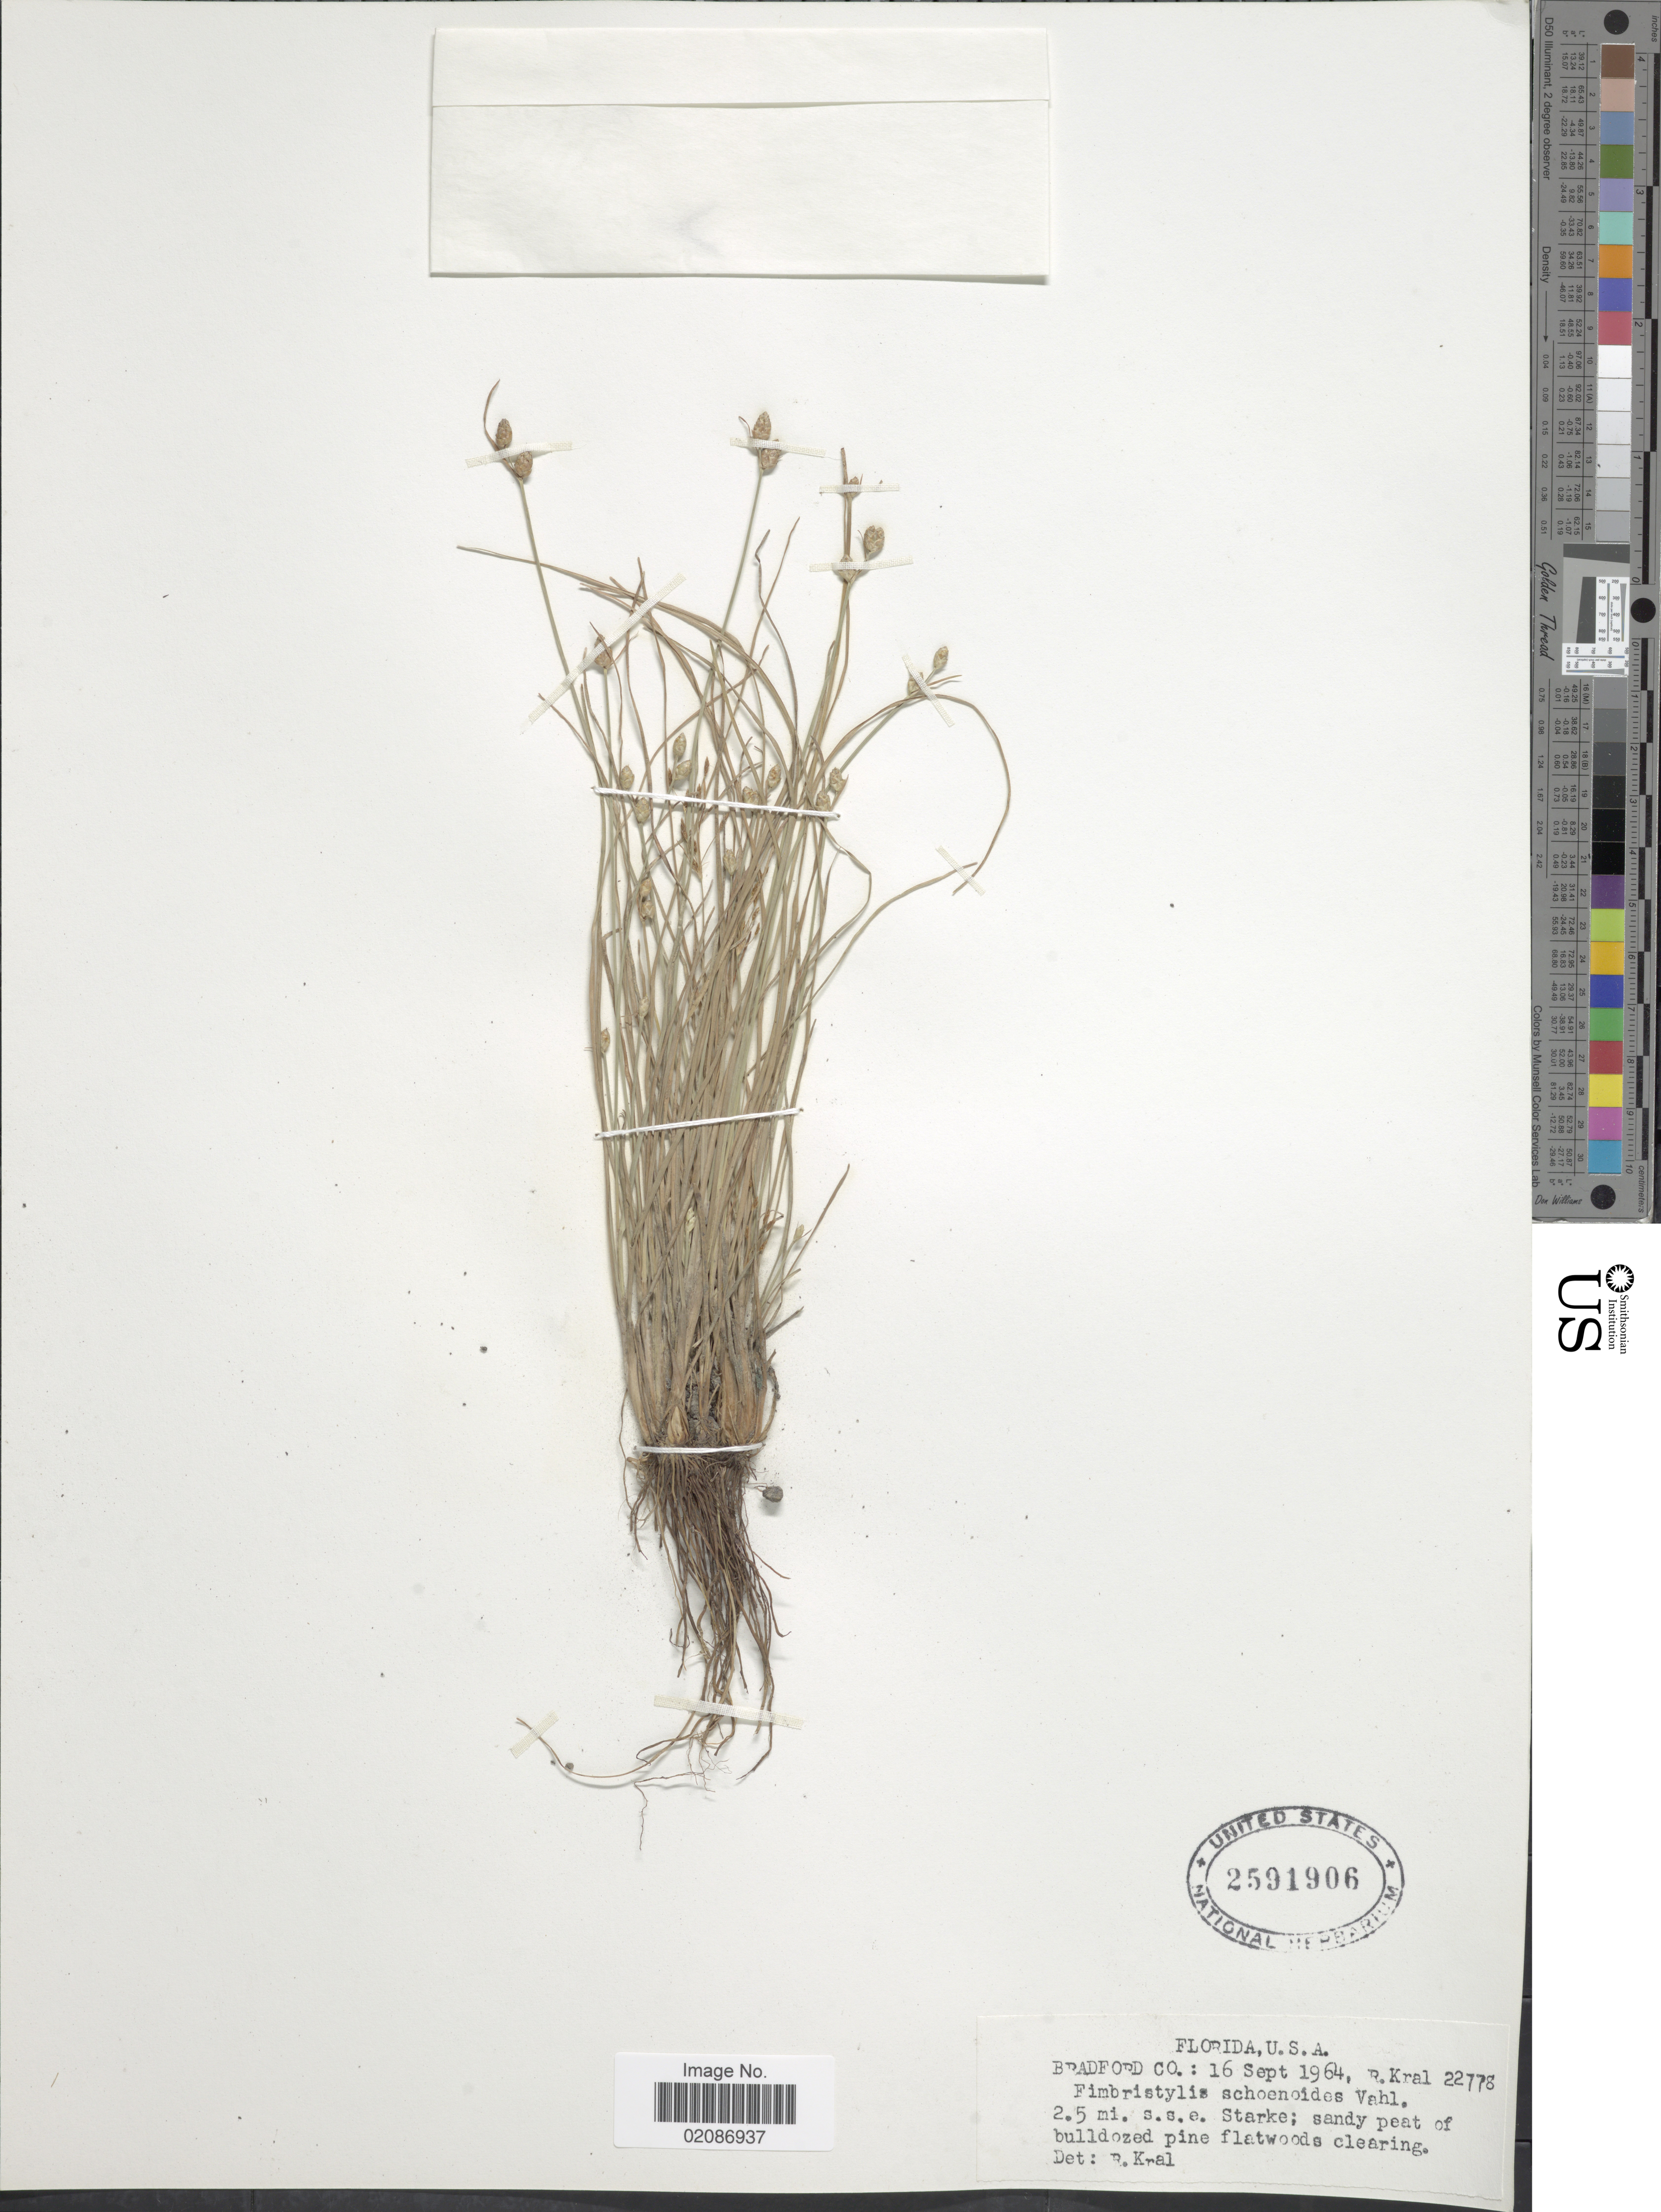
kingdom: Plantae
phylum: Tracheophyta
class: Liliopsida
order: Poales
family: Cyperaceae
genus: Fimbristylis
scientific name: Fimbristylis schoenoides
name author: (Retz.) Vahl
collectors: R. Kral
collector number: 22778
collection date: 1964-09-16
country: United States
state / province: Florida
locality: Bradford Co.: 2.5 mi. s.s.e Starke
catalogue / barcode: US 2591906